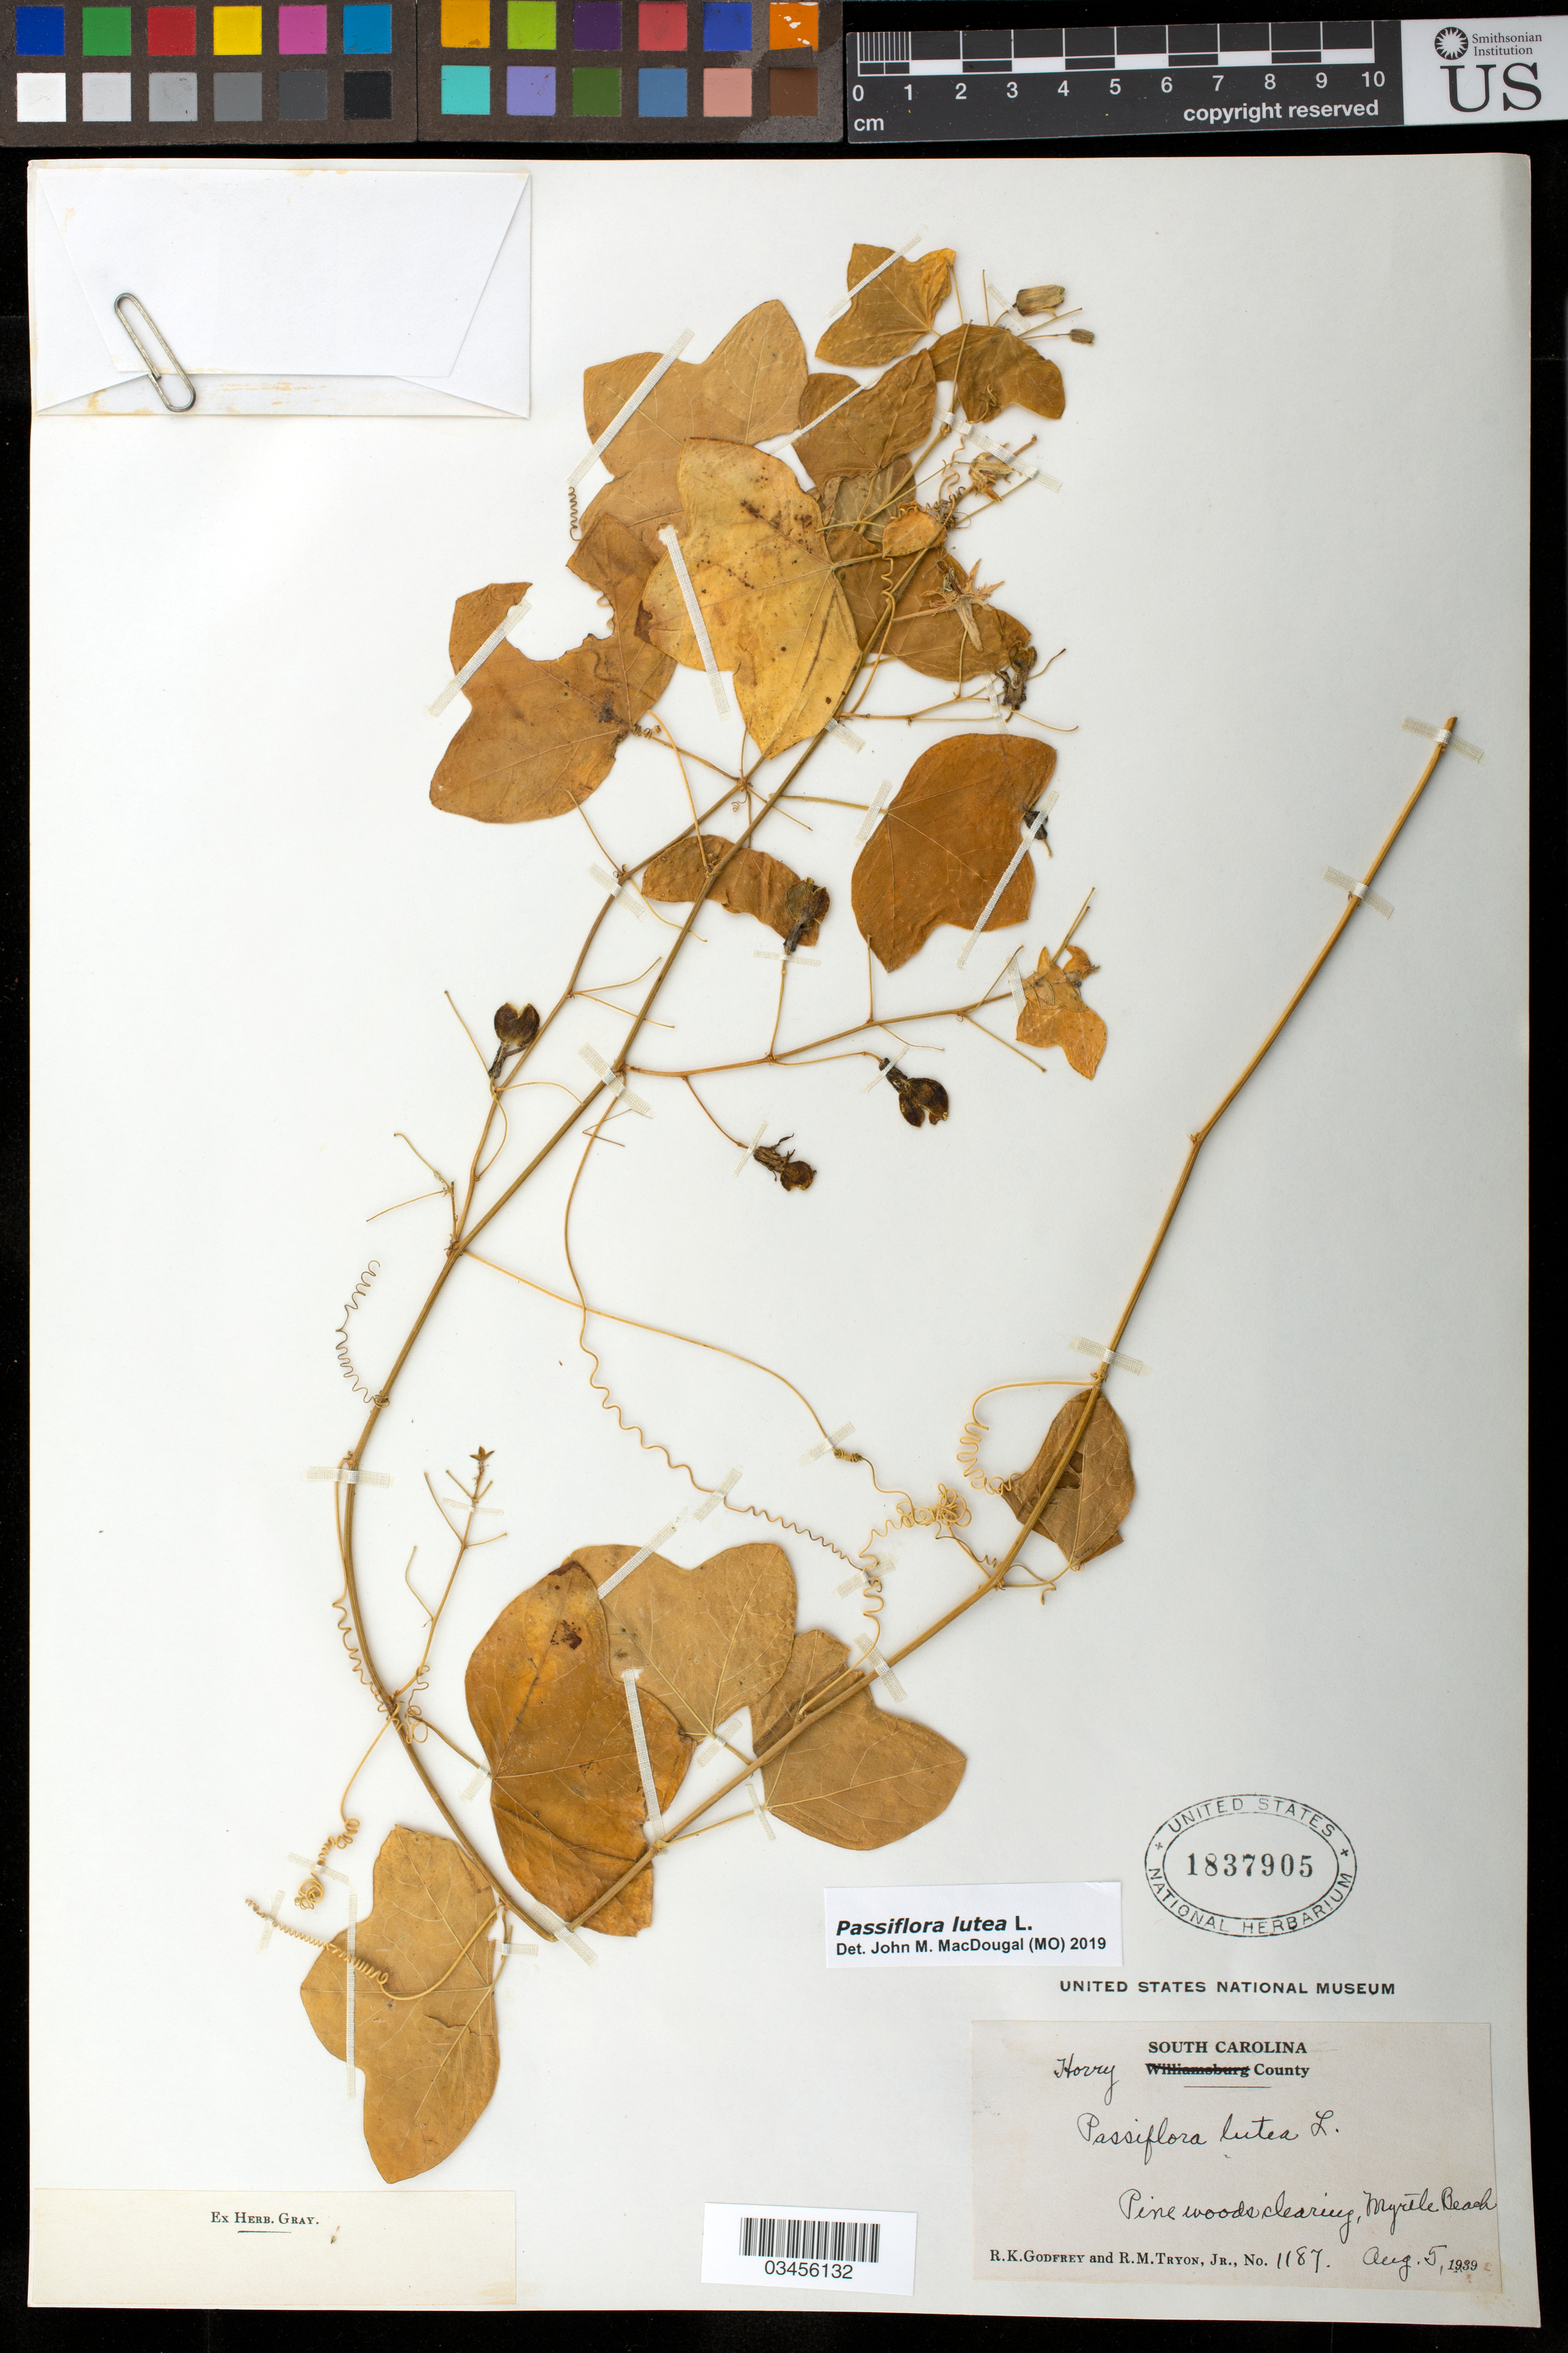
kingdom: Plantae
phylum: Tracheophyta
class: Magnoliopsida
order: Malpighiales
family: Passifloraceae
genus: Passiflora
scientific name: Passiflora lutea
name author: L.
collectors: R. K. Godfrey & R. M. Tryon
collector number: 1187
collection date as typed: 05 Aug 1939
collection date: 1939-08-05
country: United States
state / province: South Carolina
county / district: Williamsburg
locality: Myrtle beach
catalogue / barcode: US 3456132